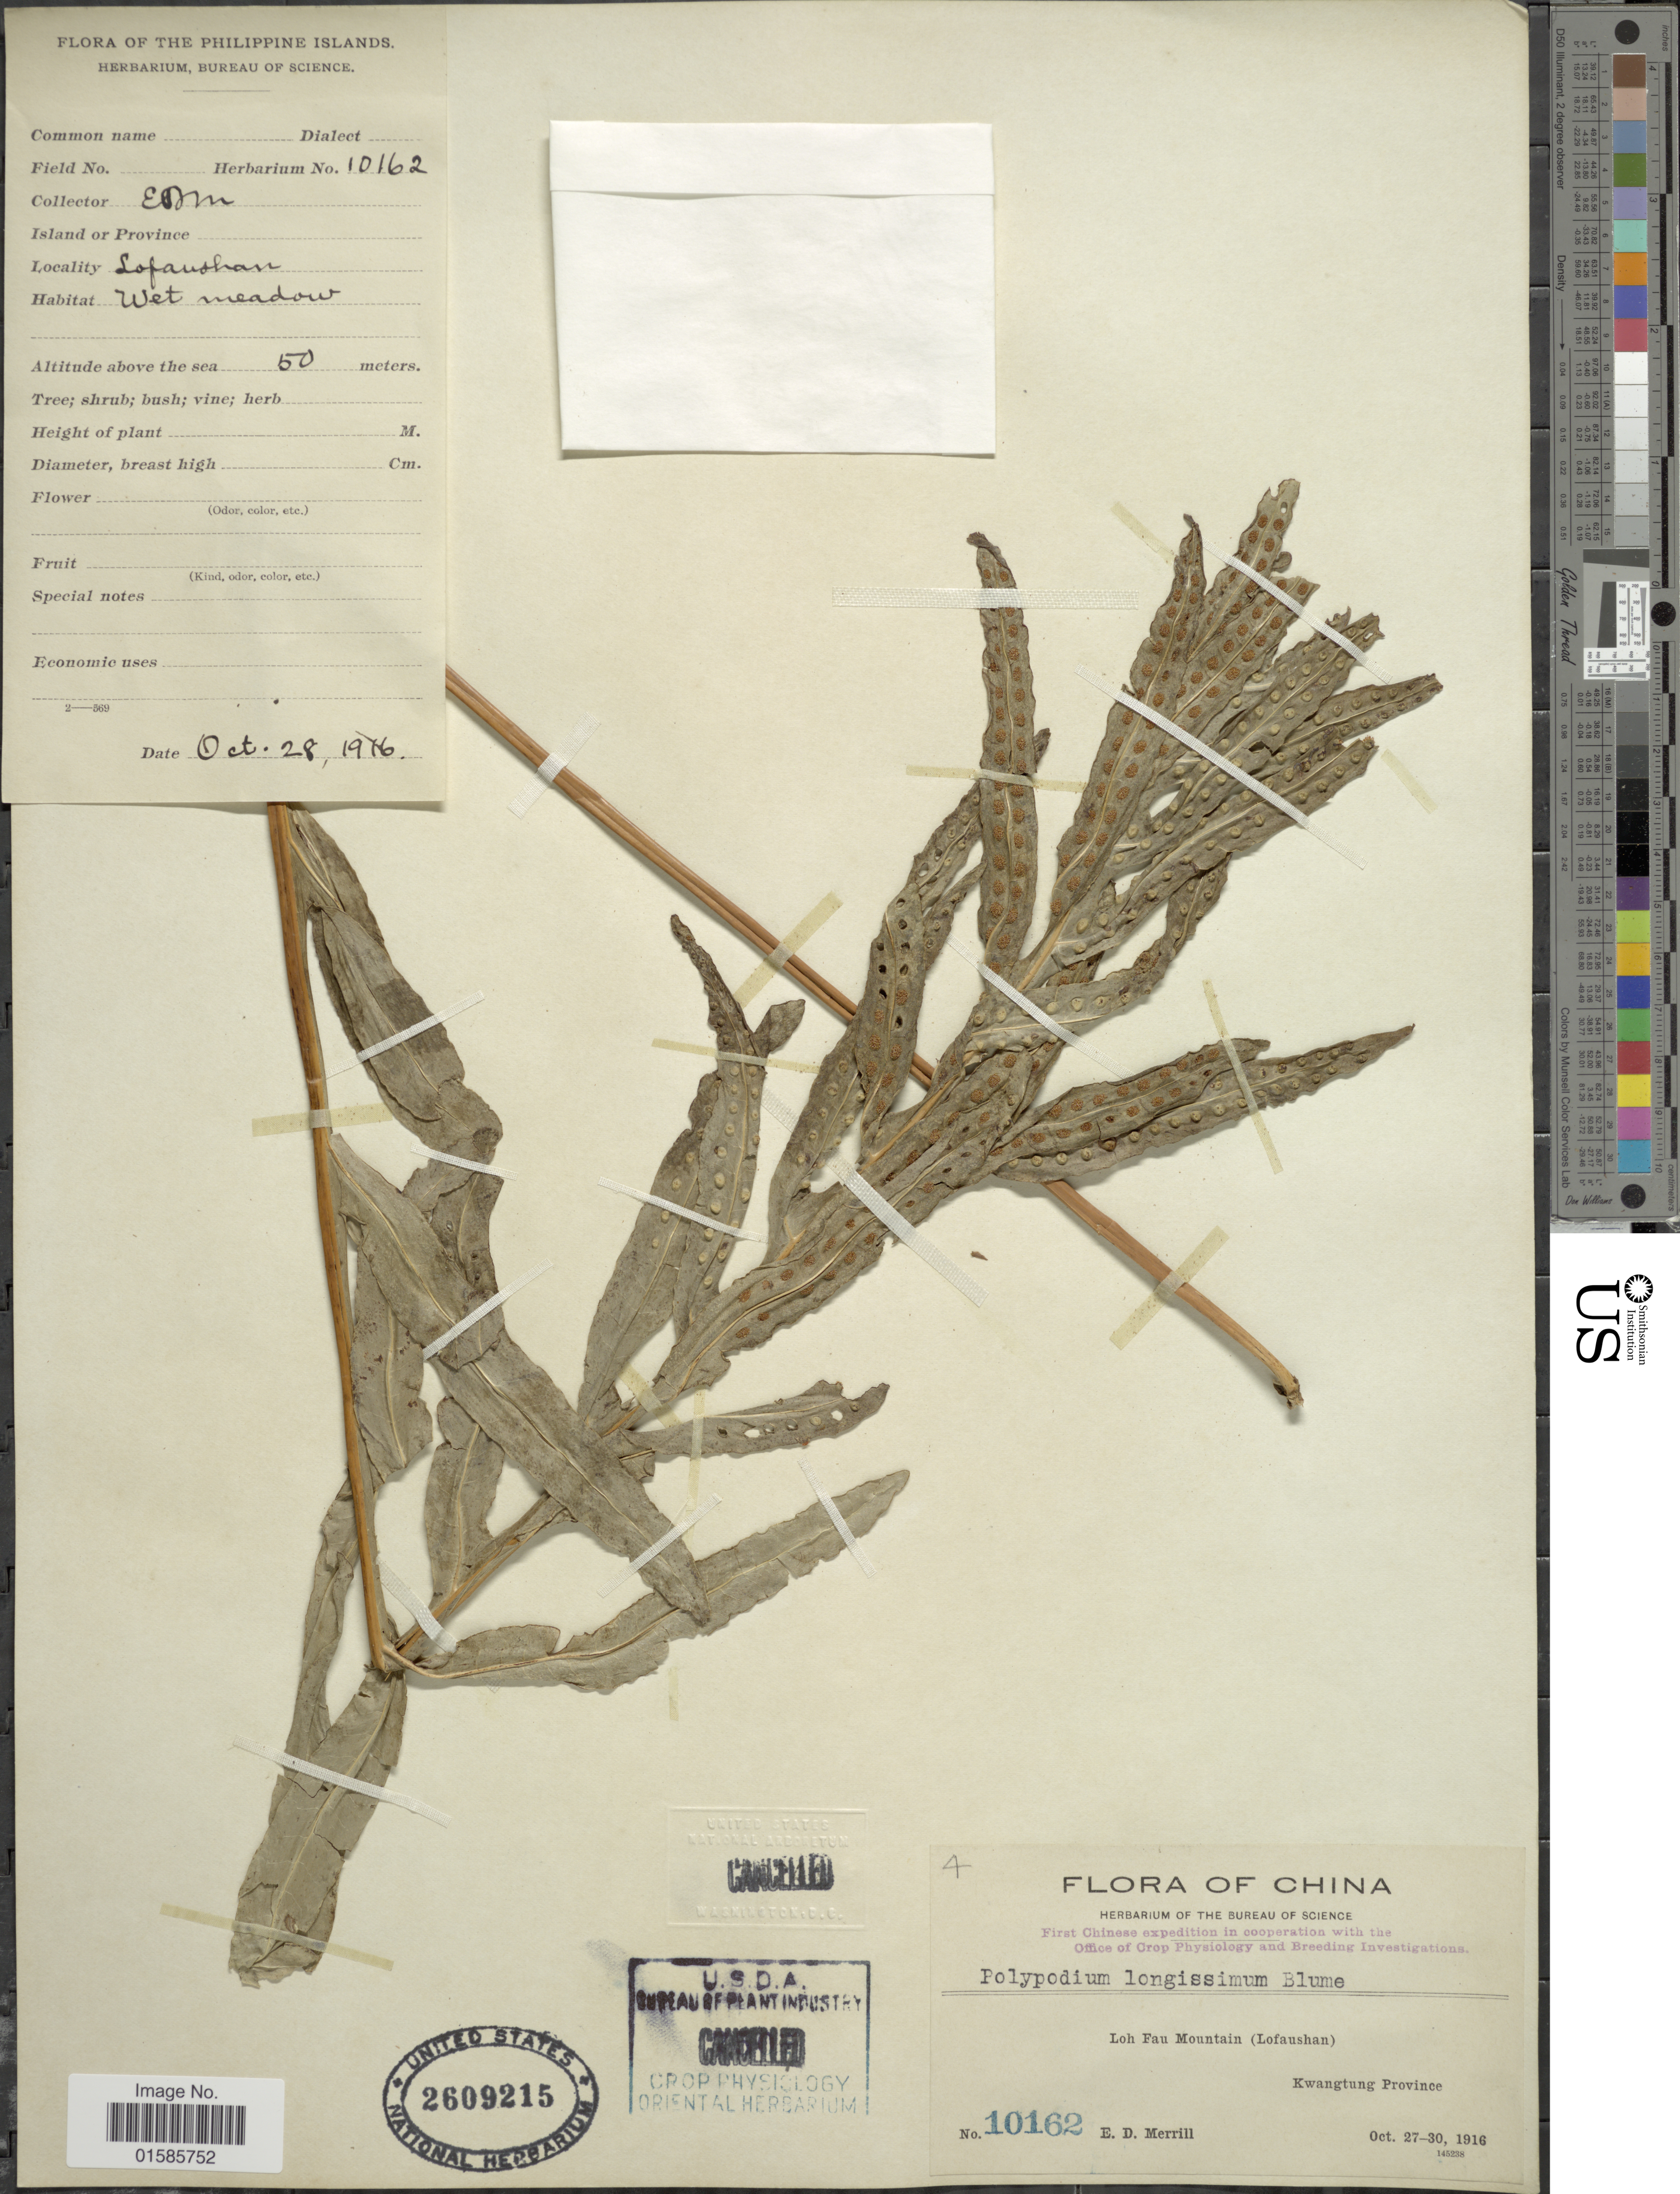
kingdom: Plantae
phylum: Tracheophyta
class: Polypodiopsida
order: Polypodiales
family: Polypodiaceae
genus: Microsorum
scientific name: Microsorum longissimum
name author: Fée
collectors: E. D. Merrill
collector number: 10162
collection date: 1916-10-27/1916-10-30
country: China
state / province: Guangdong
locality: The Philippine Islands, Lofaushan, Loh Fau Mountain, Kwangtung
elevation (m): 50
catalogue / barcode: US 2609215